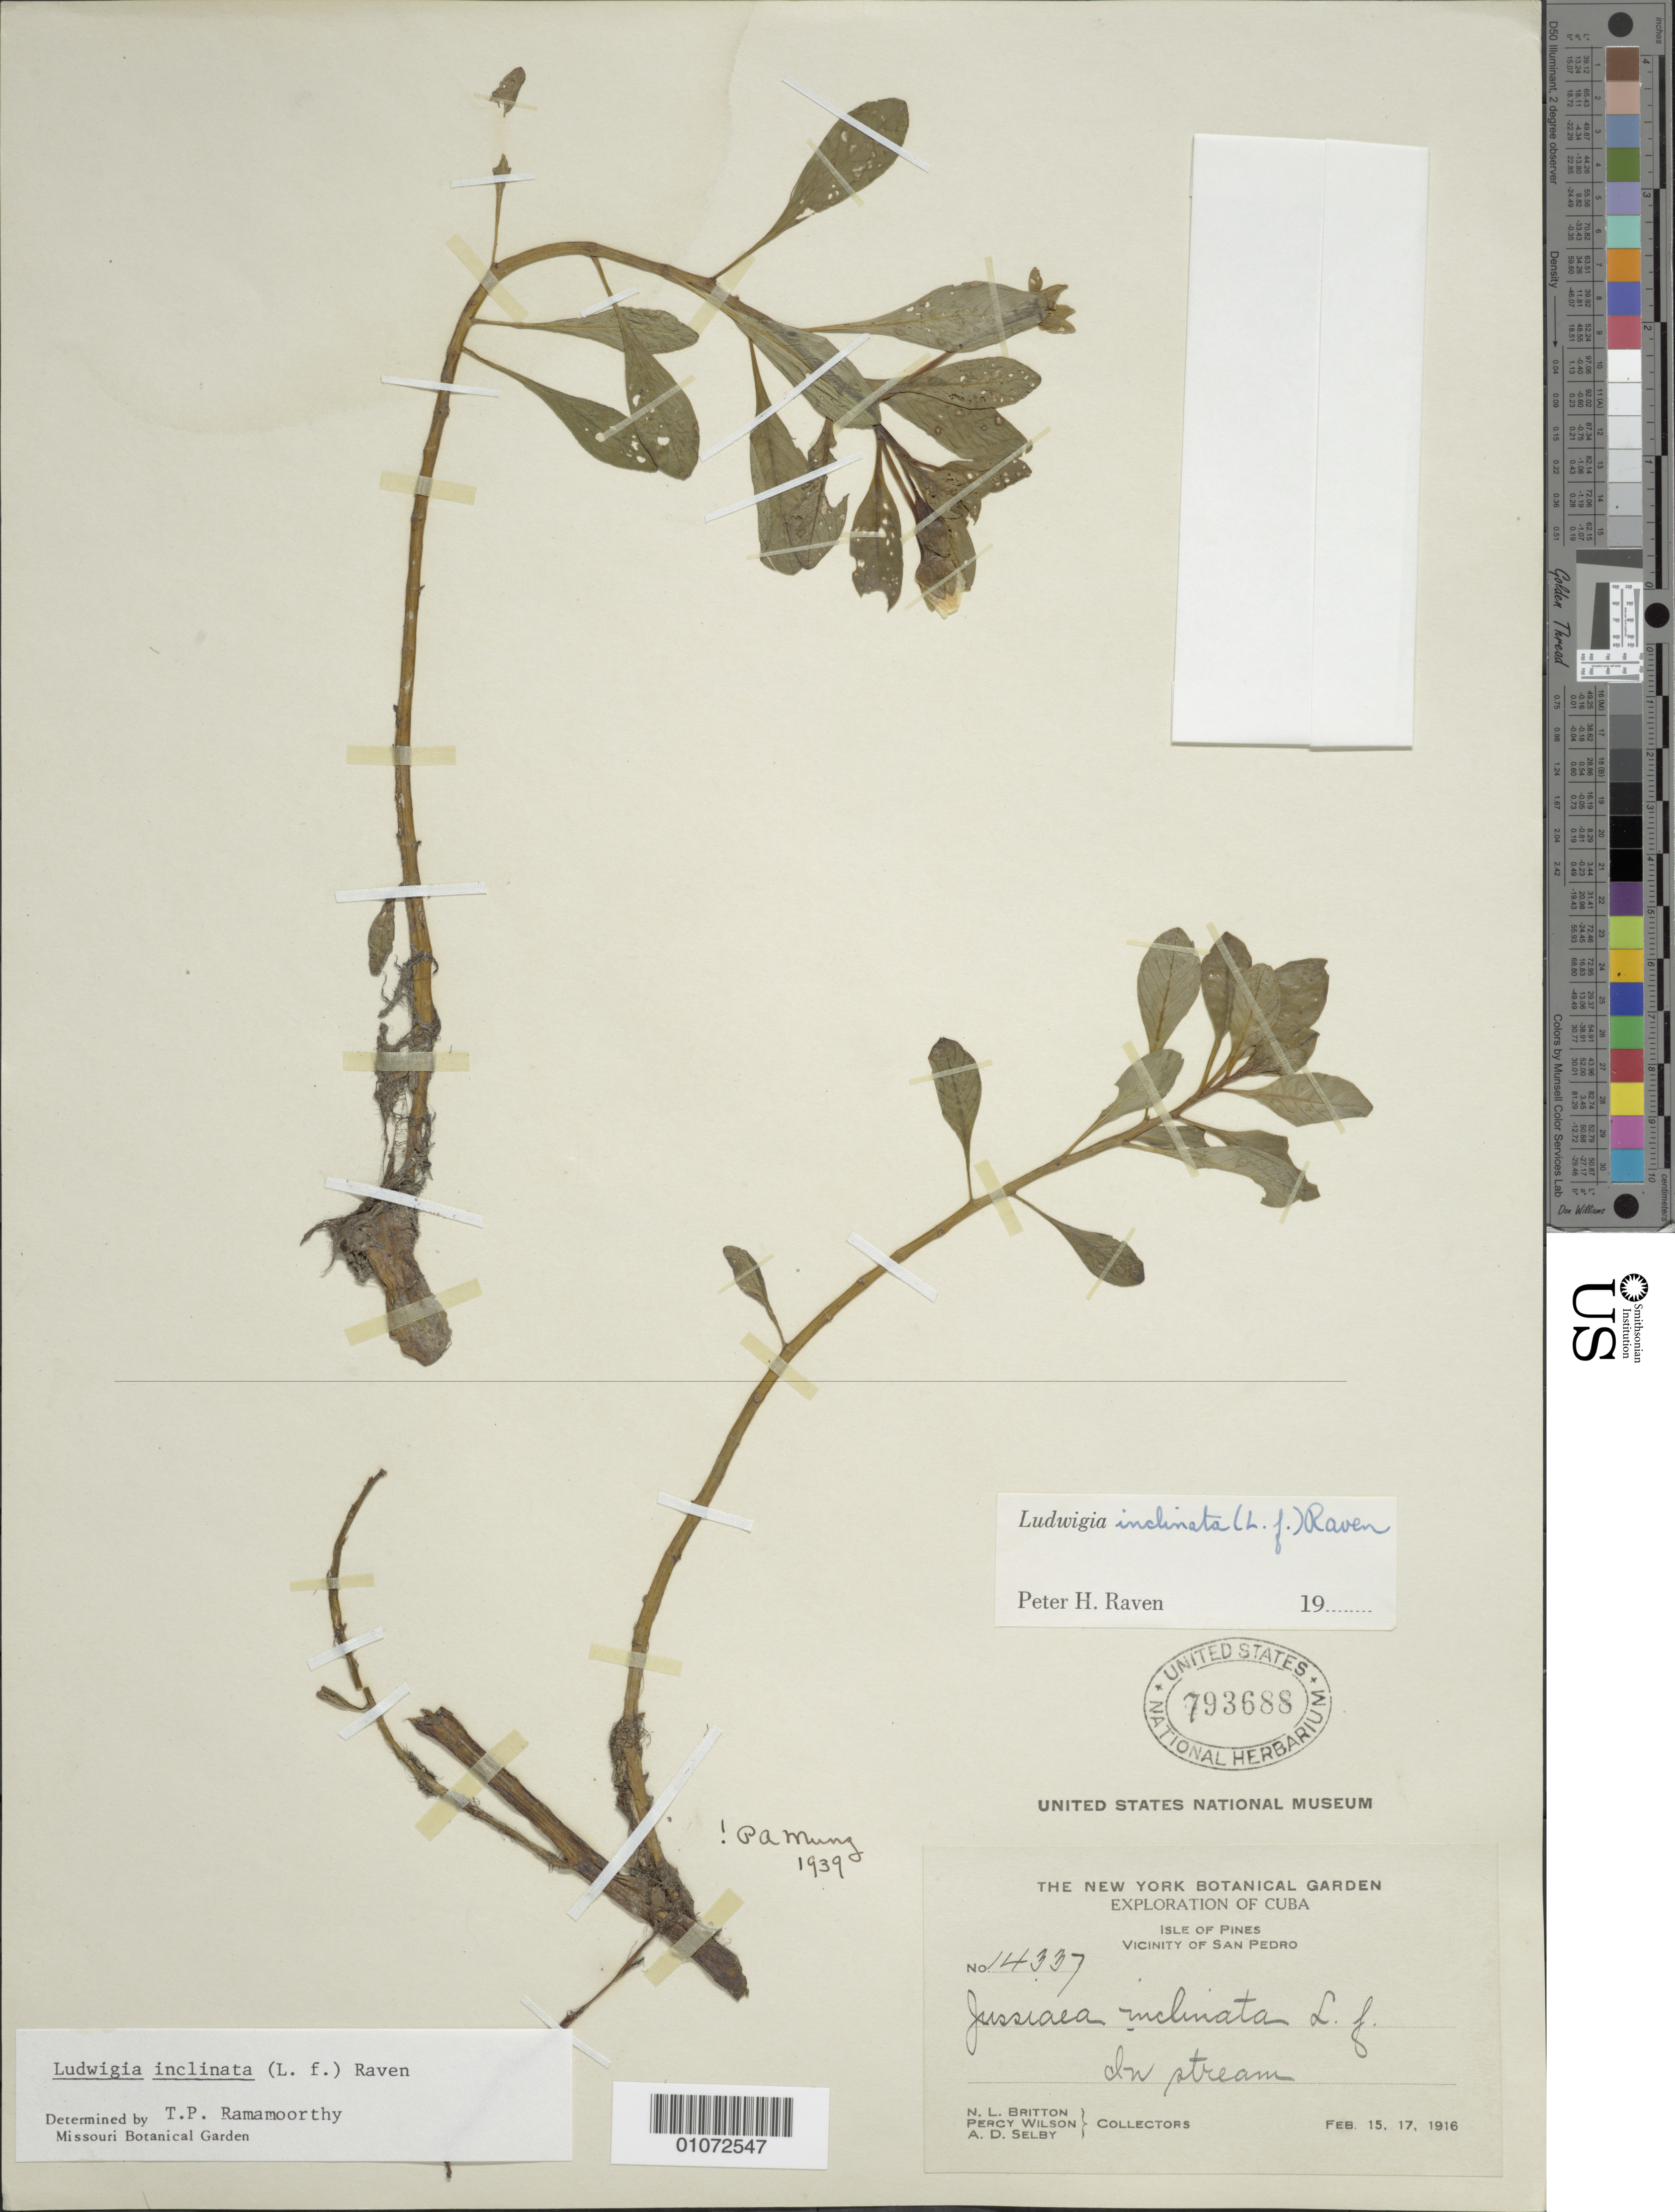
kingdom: Plantae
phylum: Tracheophyta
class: Magnoliopsida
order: Myrtales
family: Onagraceae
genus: Ludwigia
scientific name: Ludwigia inclinata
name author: (L. f.) M. Gómez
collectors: N. Britton, P. Wilson & A. Selby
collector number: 14337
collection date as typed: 15 Feb 1916 and 17 Feb 1916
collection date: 1916-02-15,1916-02-17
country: Cuba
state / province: Isla de La Juventud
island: Isla de la Juventud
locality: In stream, vicinity of San Pedro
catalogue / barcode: US 793688